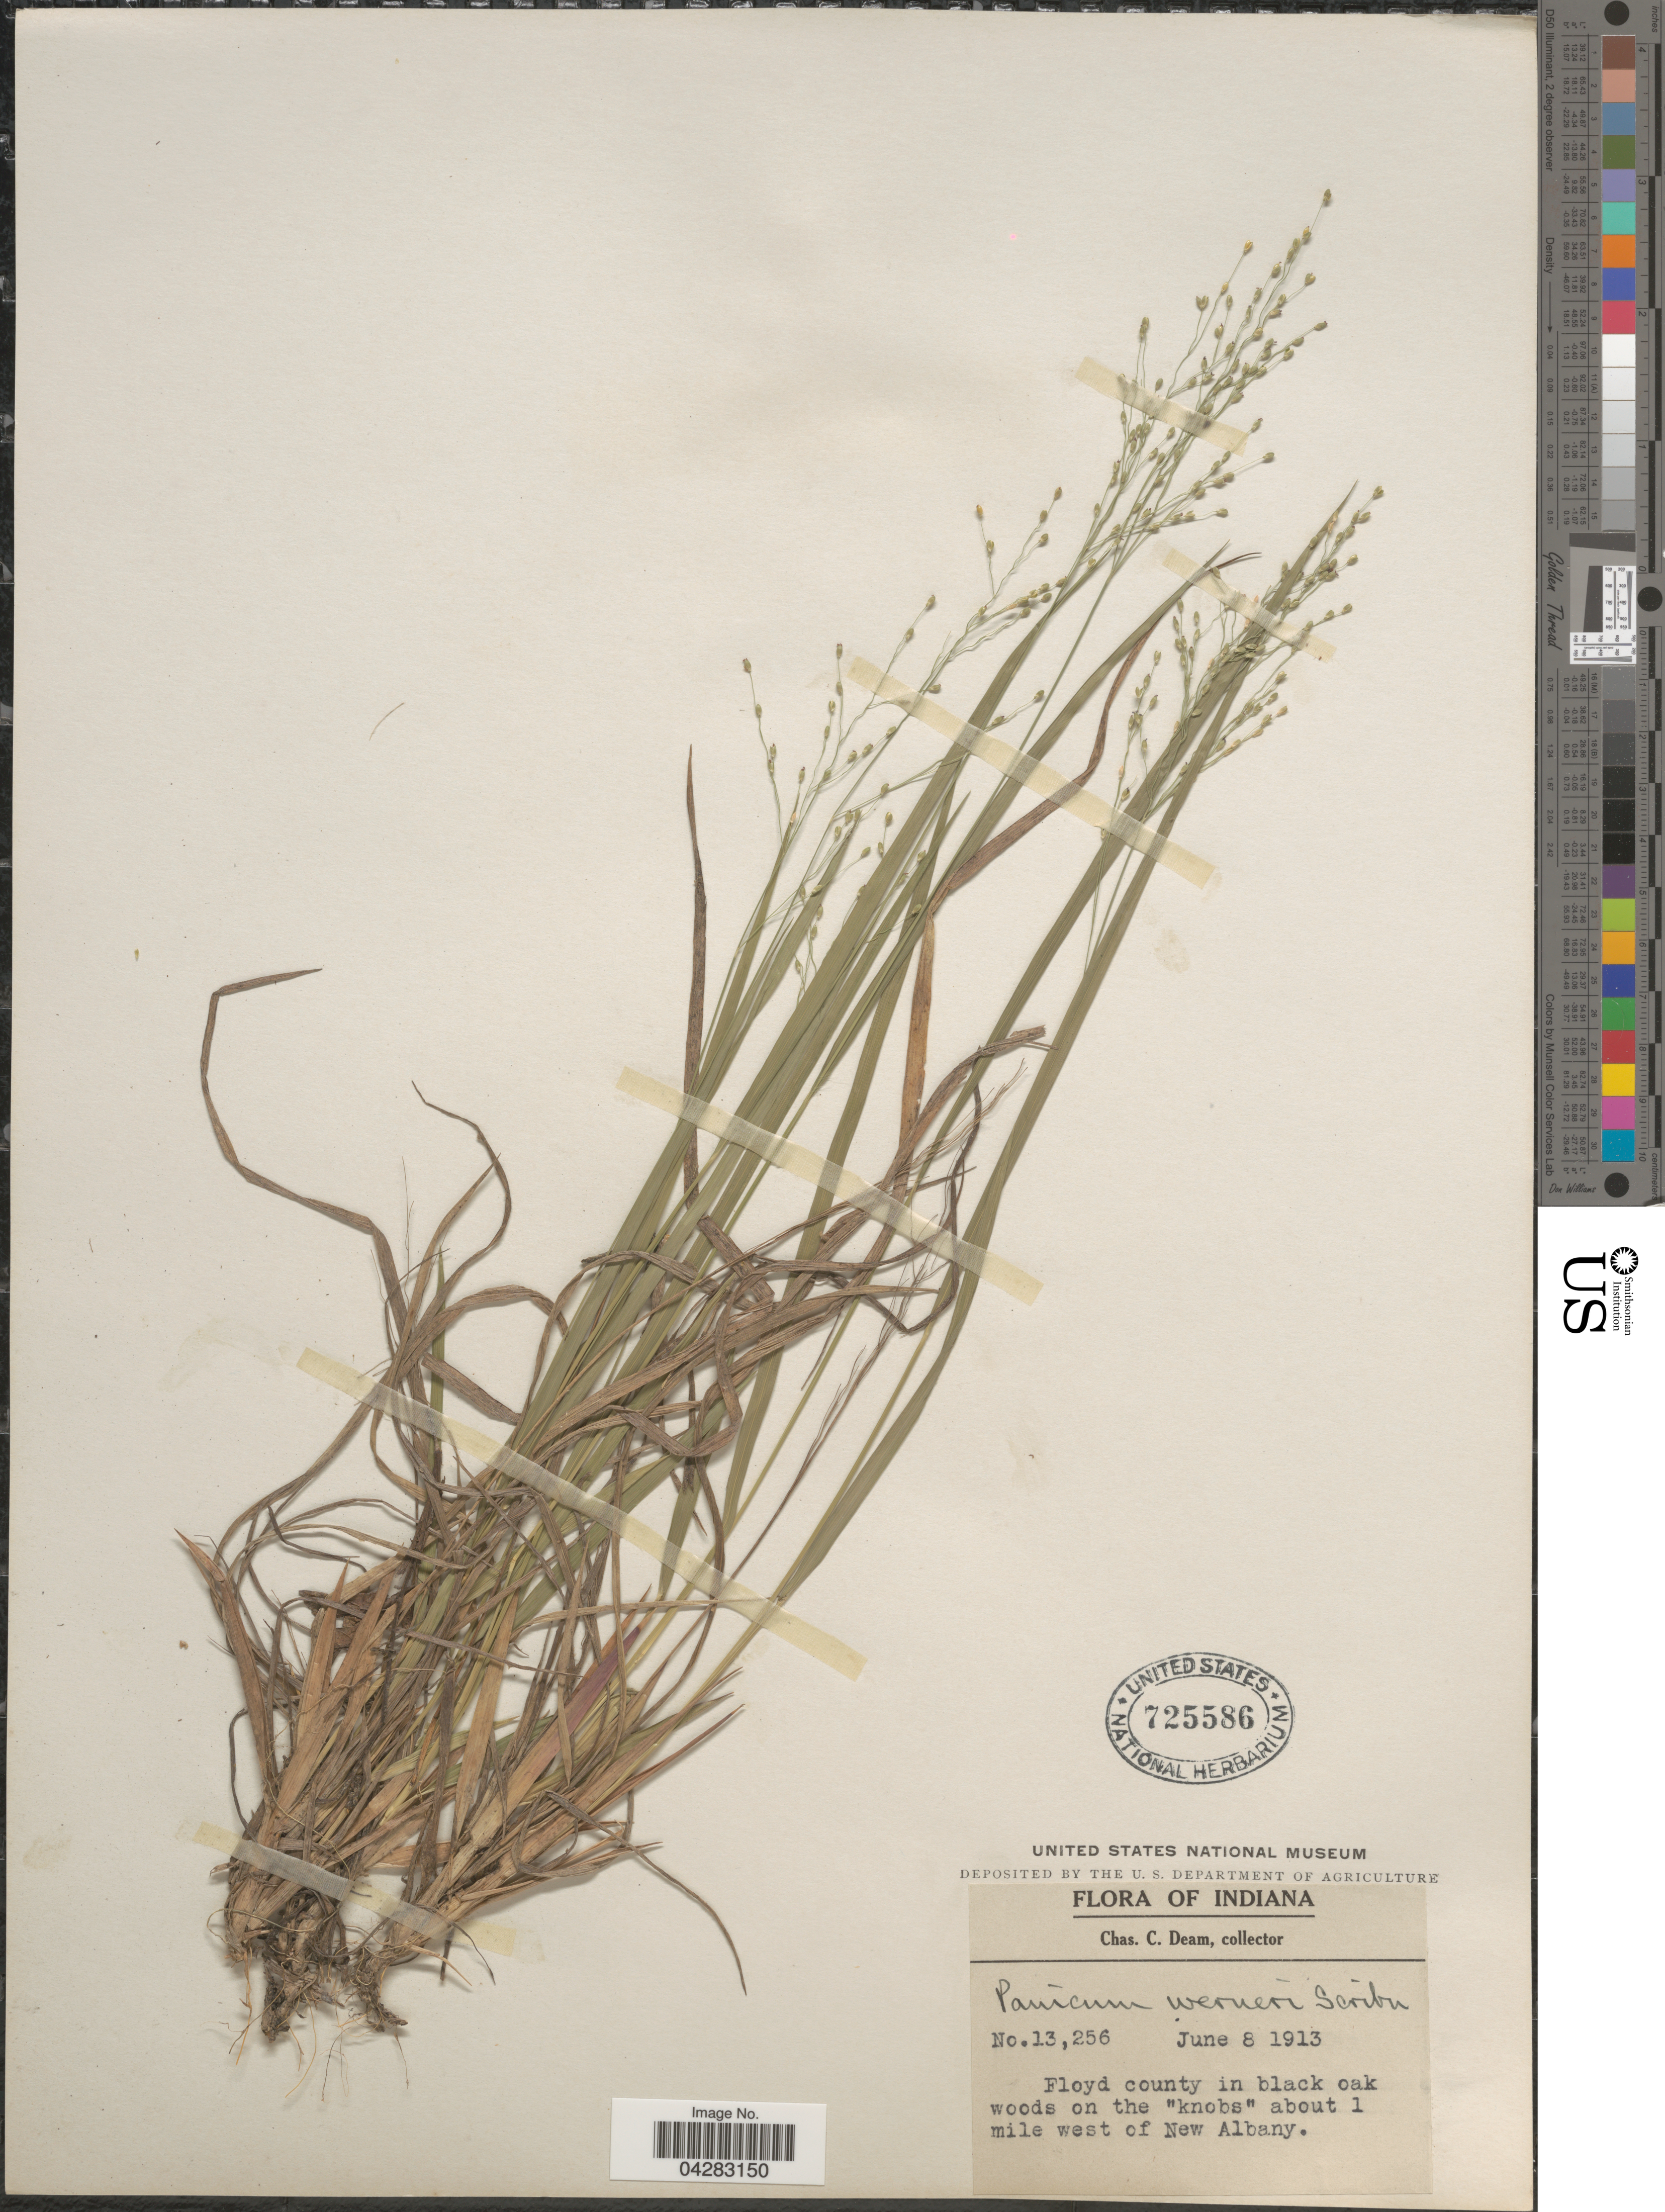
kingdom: Plantae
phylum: Tracheophyta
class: Liliopsida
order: Poales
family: Poaceae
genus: Dichanthelium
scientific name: Dichanthelium linearifolium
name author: (Scribn.) Gould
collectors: C. C. Deam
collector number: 13,256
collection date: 1913-06-08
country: United States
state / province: Indiana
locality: Floyd county in black oak woods on the "knobs" about 1 mile west of New Albany.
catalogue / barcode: US 725586